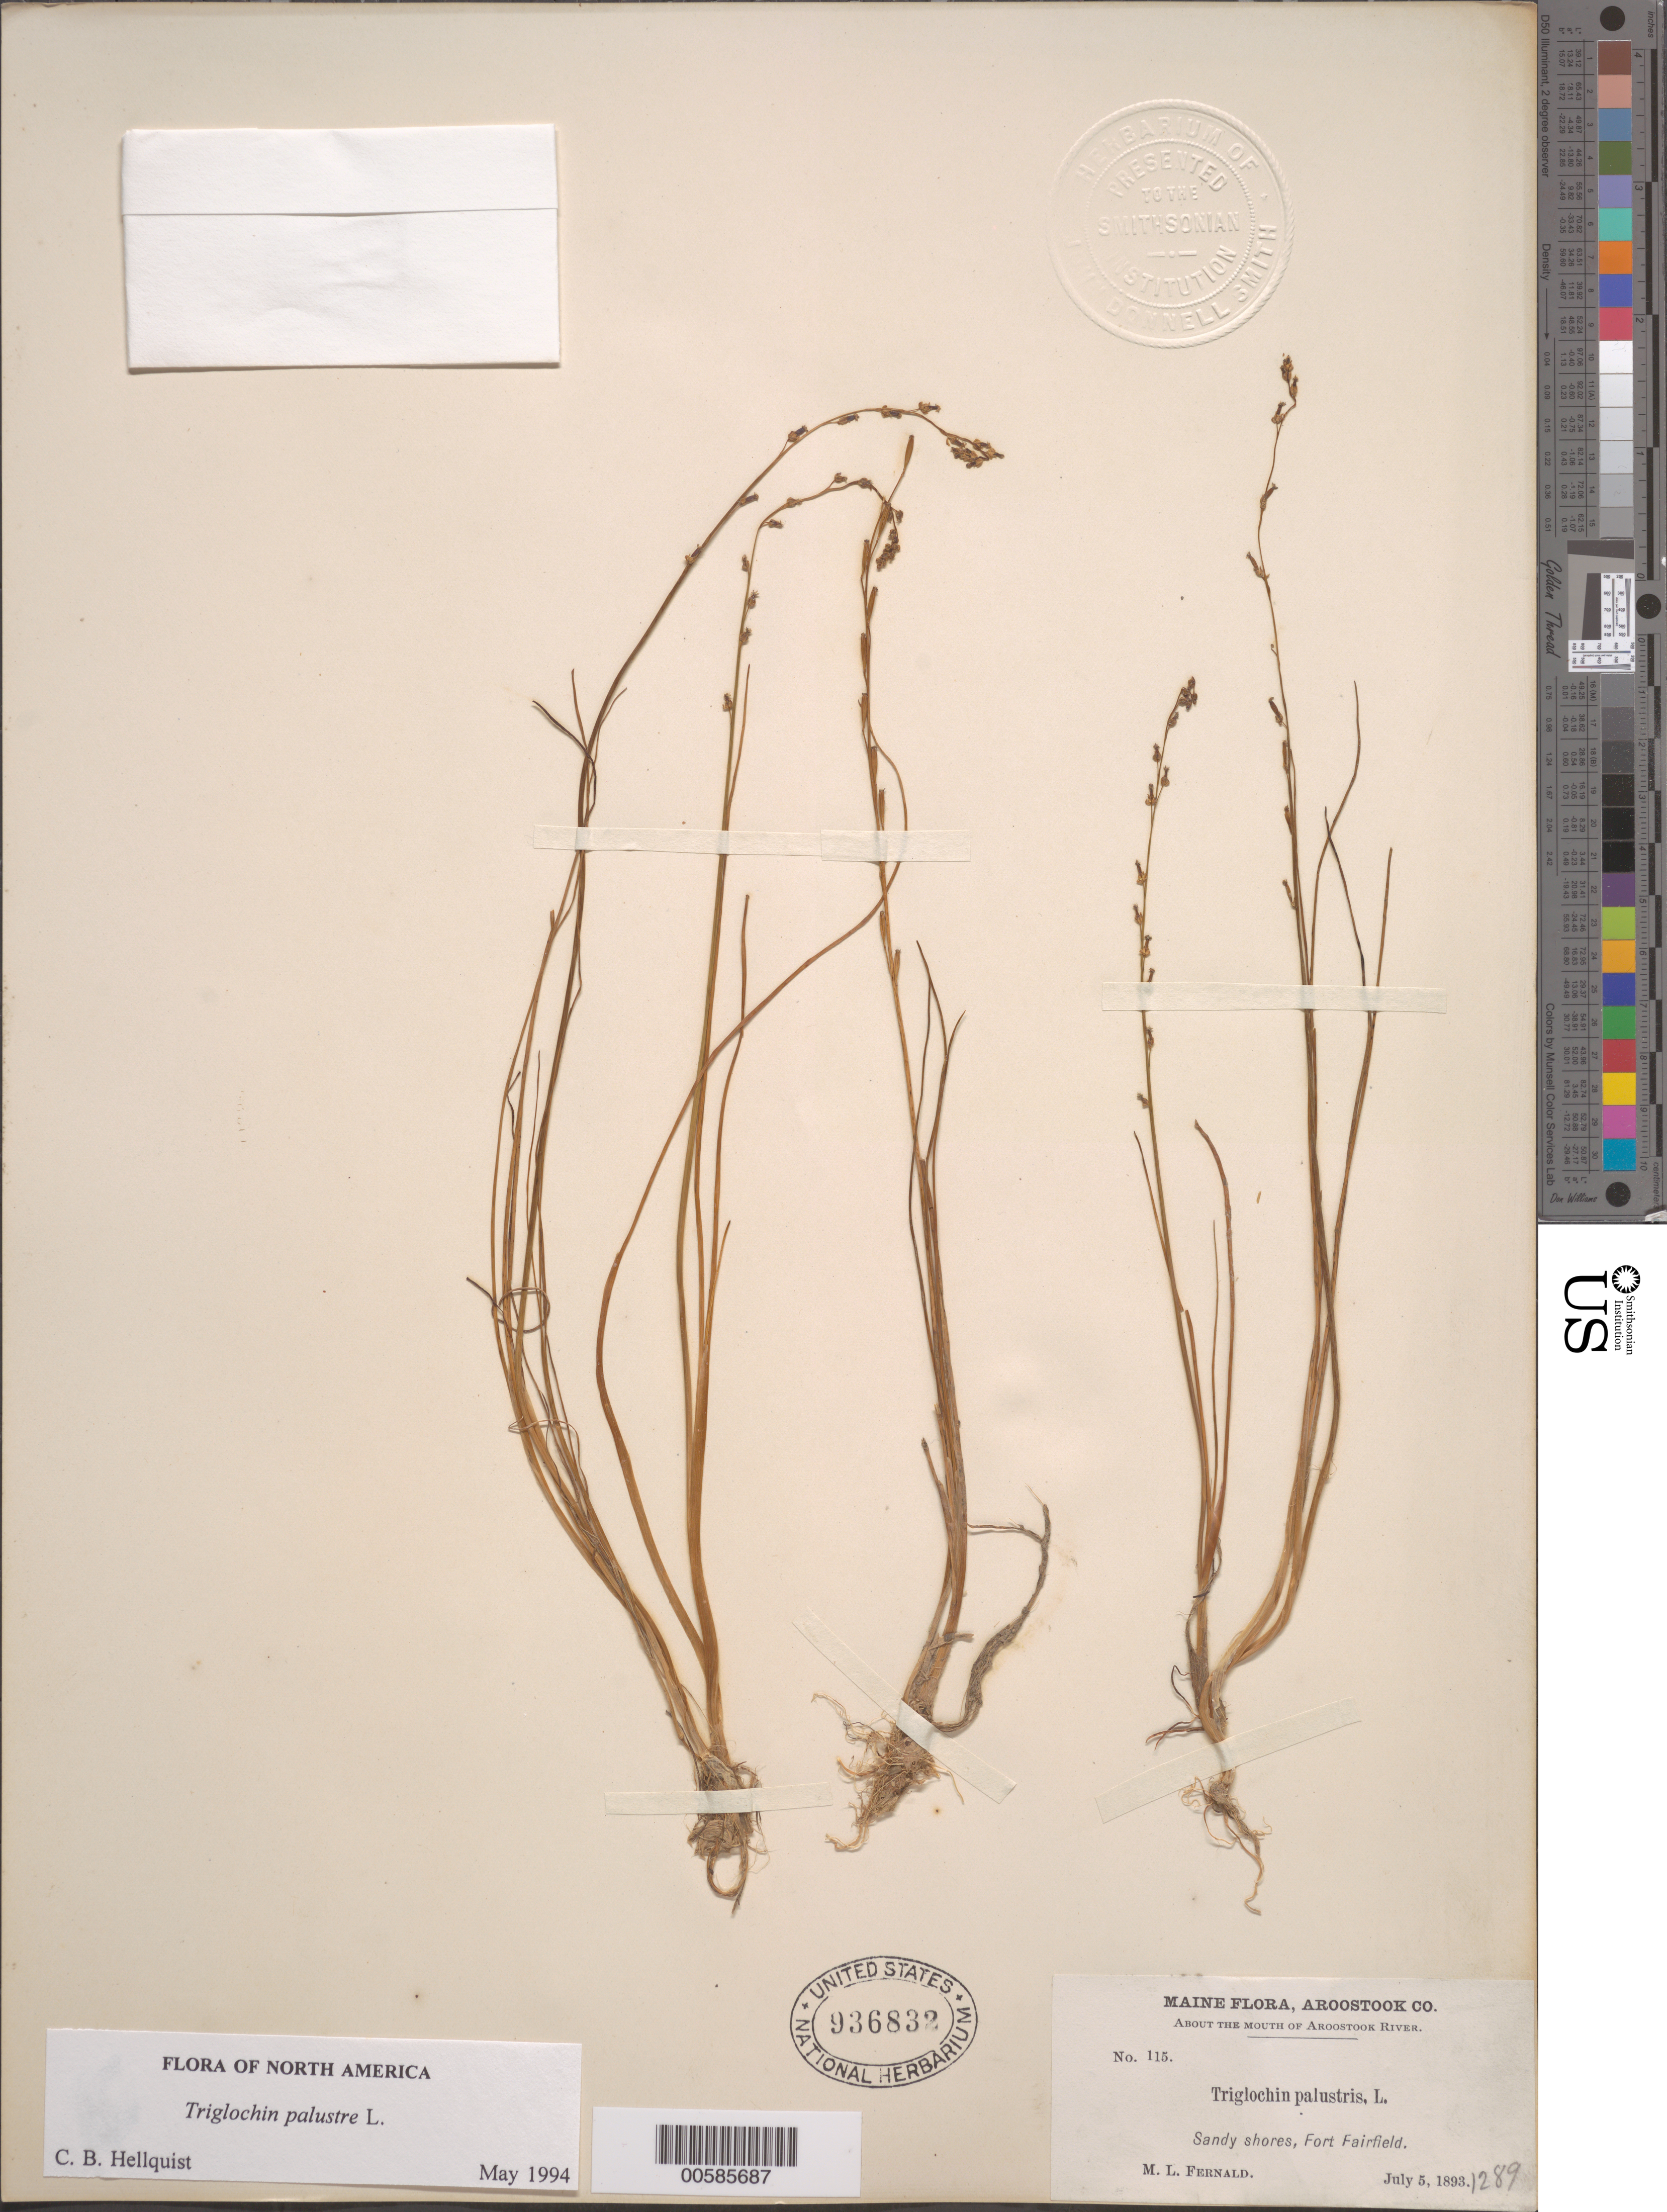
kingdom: Plantae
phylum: Tracheophyta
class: Liliopsida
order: Alismatales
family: Juncaginaceae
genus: Triglochin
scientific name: Triglochin palustris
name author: L.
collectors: M. L. Fernald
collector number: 115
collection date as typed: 05 Jul 1893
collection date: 1893-07-05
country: United States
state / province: Maine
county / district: Aroostook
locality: Aroostook River, Fort Fairfield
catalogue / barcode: US 936832